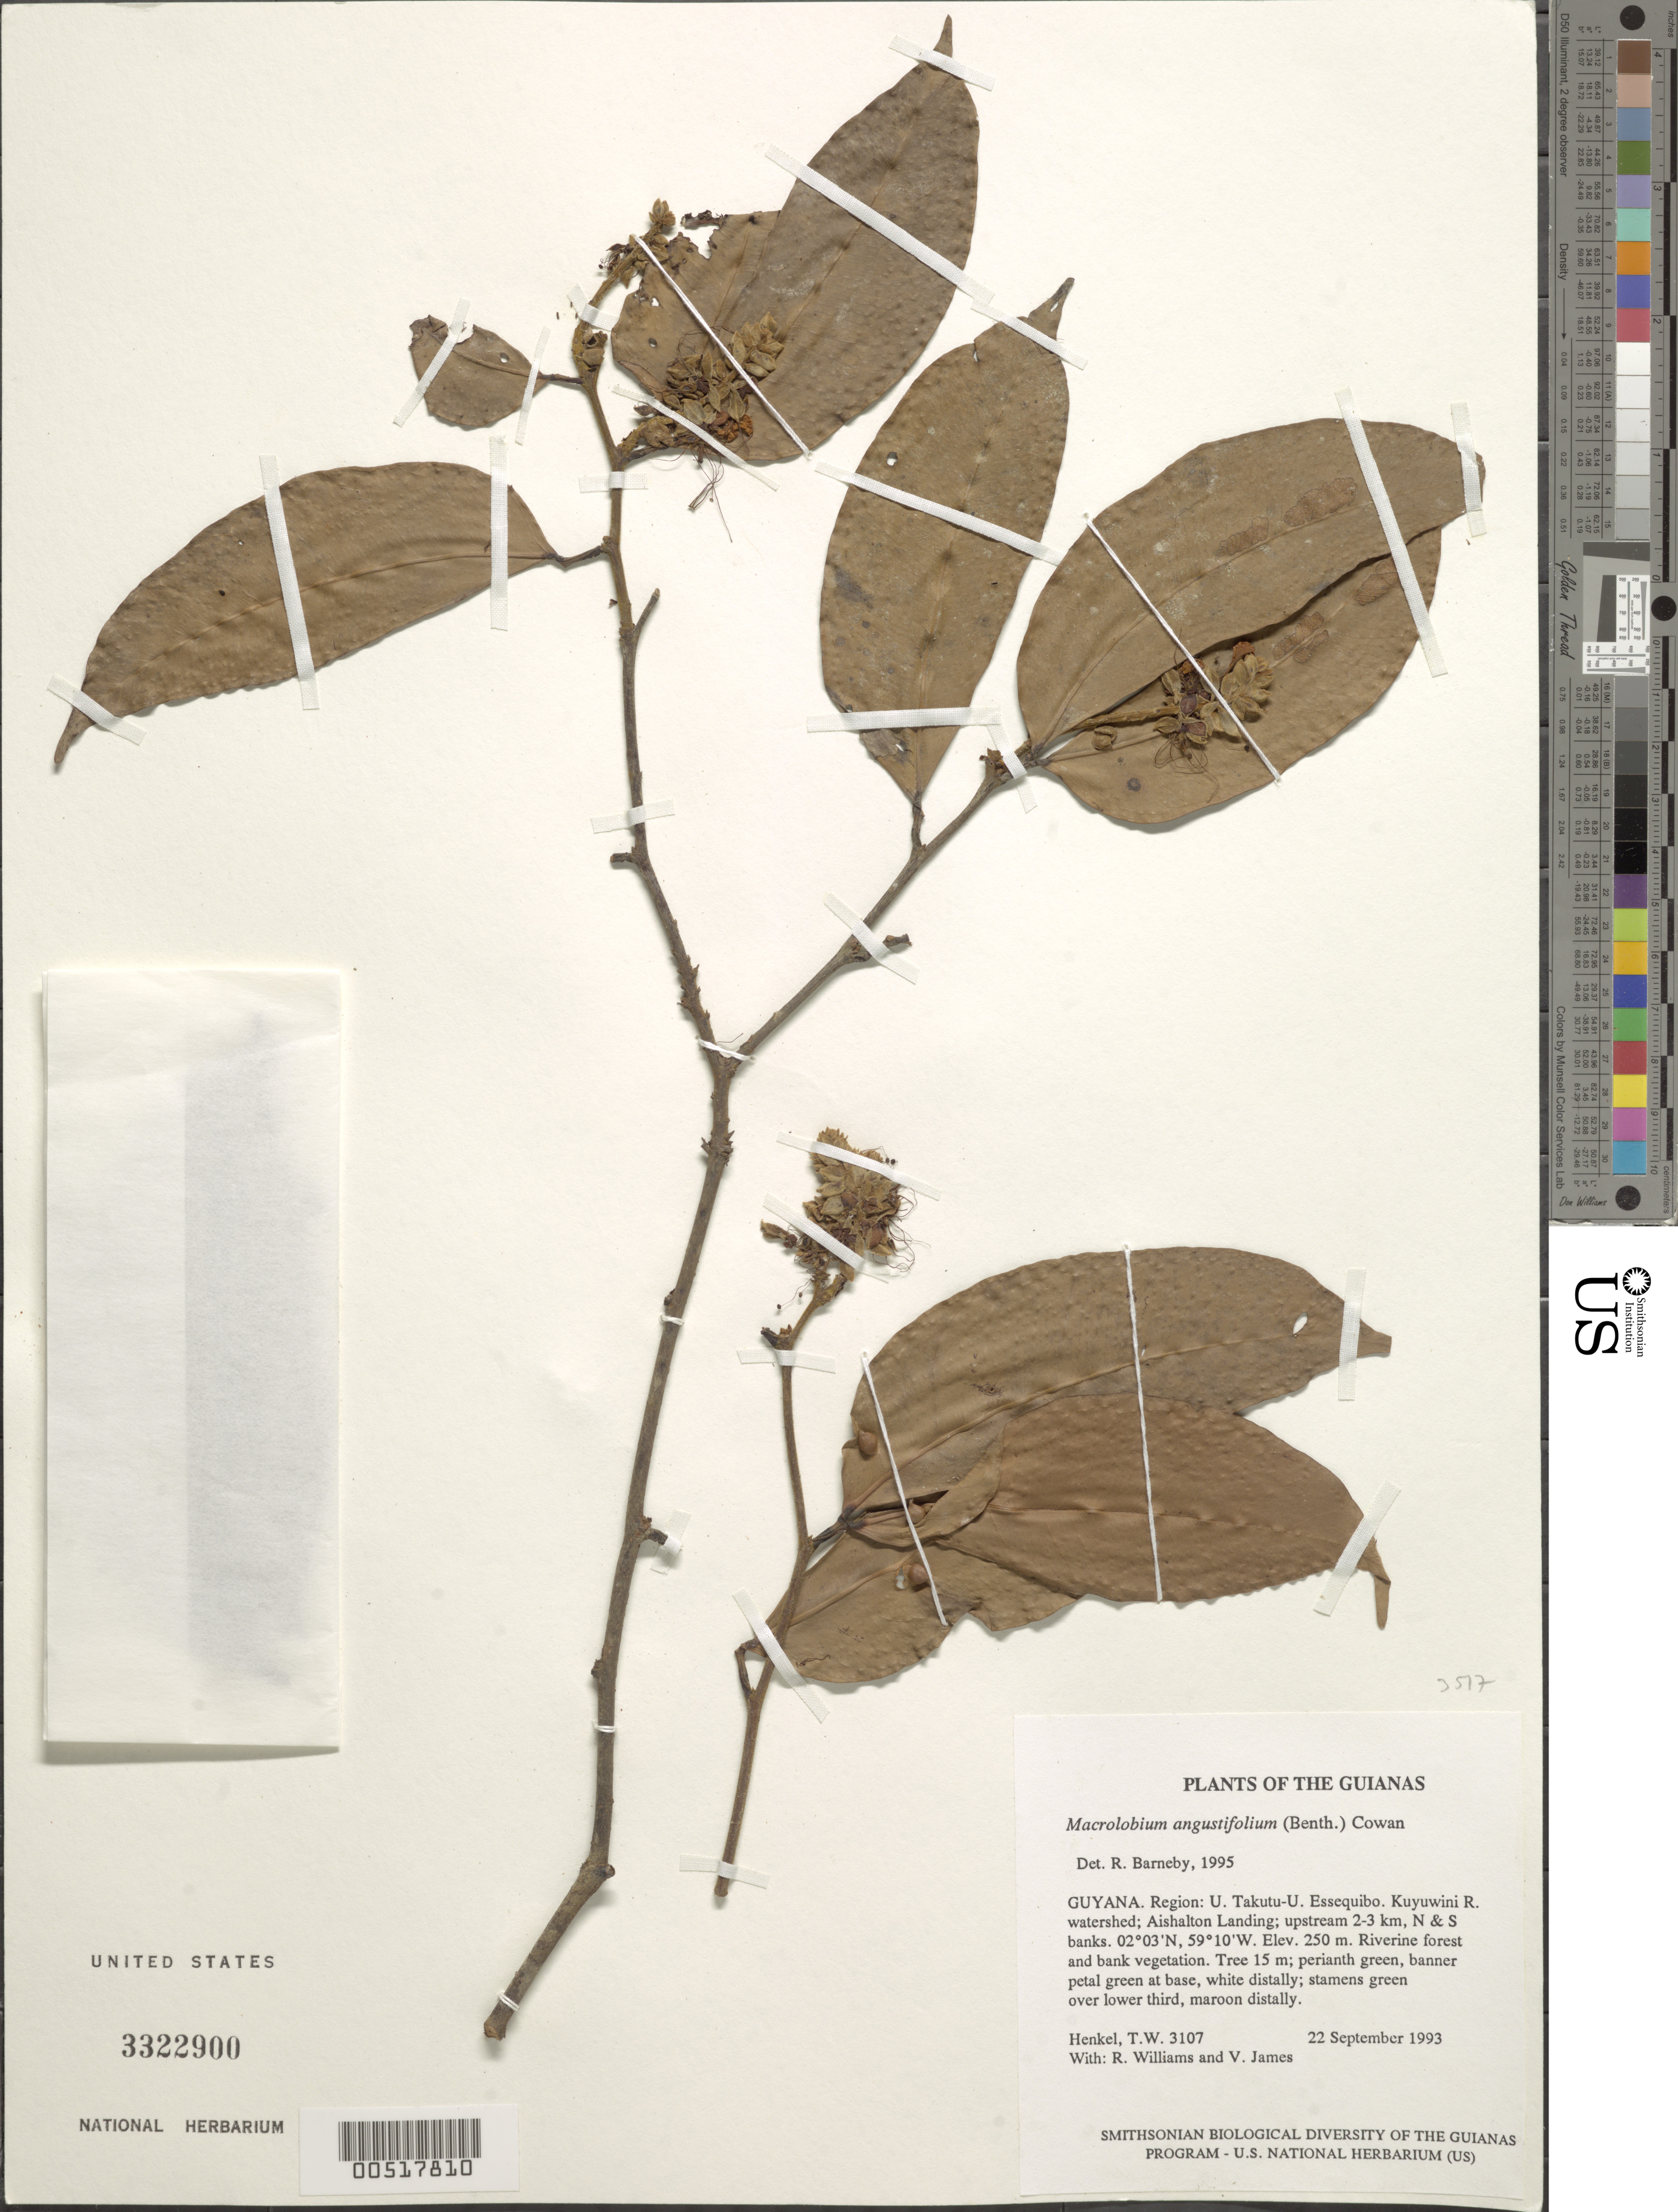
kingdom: Plantae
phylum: Tracheophyta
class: Magnoliopsida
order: Fabales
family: Fabaceae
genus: Macrolobium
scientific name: Macrolobium angustifolium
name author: (Benth.) R.S. Cowan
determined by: Barneby, Rupert C., (NY)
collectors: T. Henkel, R. Williams & V. James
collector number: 3107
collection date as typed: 22 September 1993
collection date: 1993-09-22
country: Guyana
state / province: U. Takutu-U. Essequibo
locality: Kuyuwini R. watershed; Aishalton Landing; upstream 2-3 km, N & S banks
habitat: Riverine forest and bank vegetation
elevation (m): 250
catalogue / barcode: US 3322900